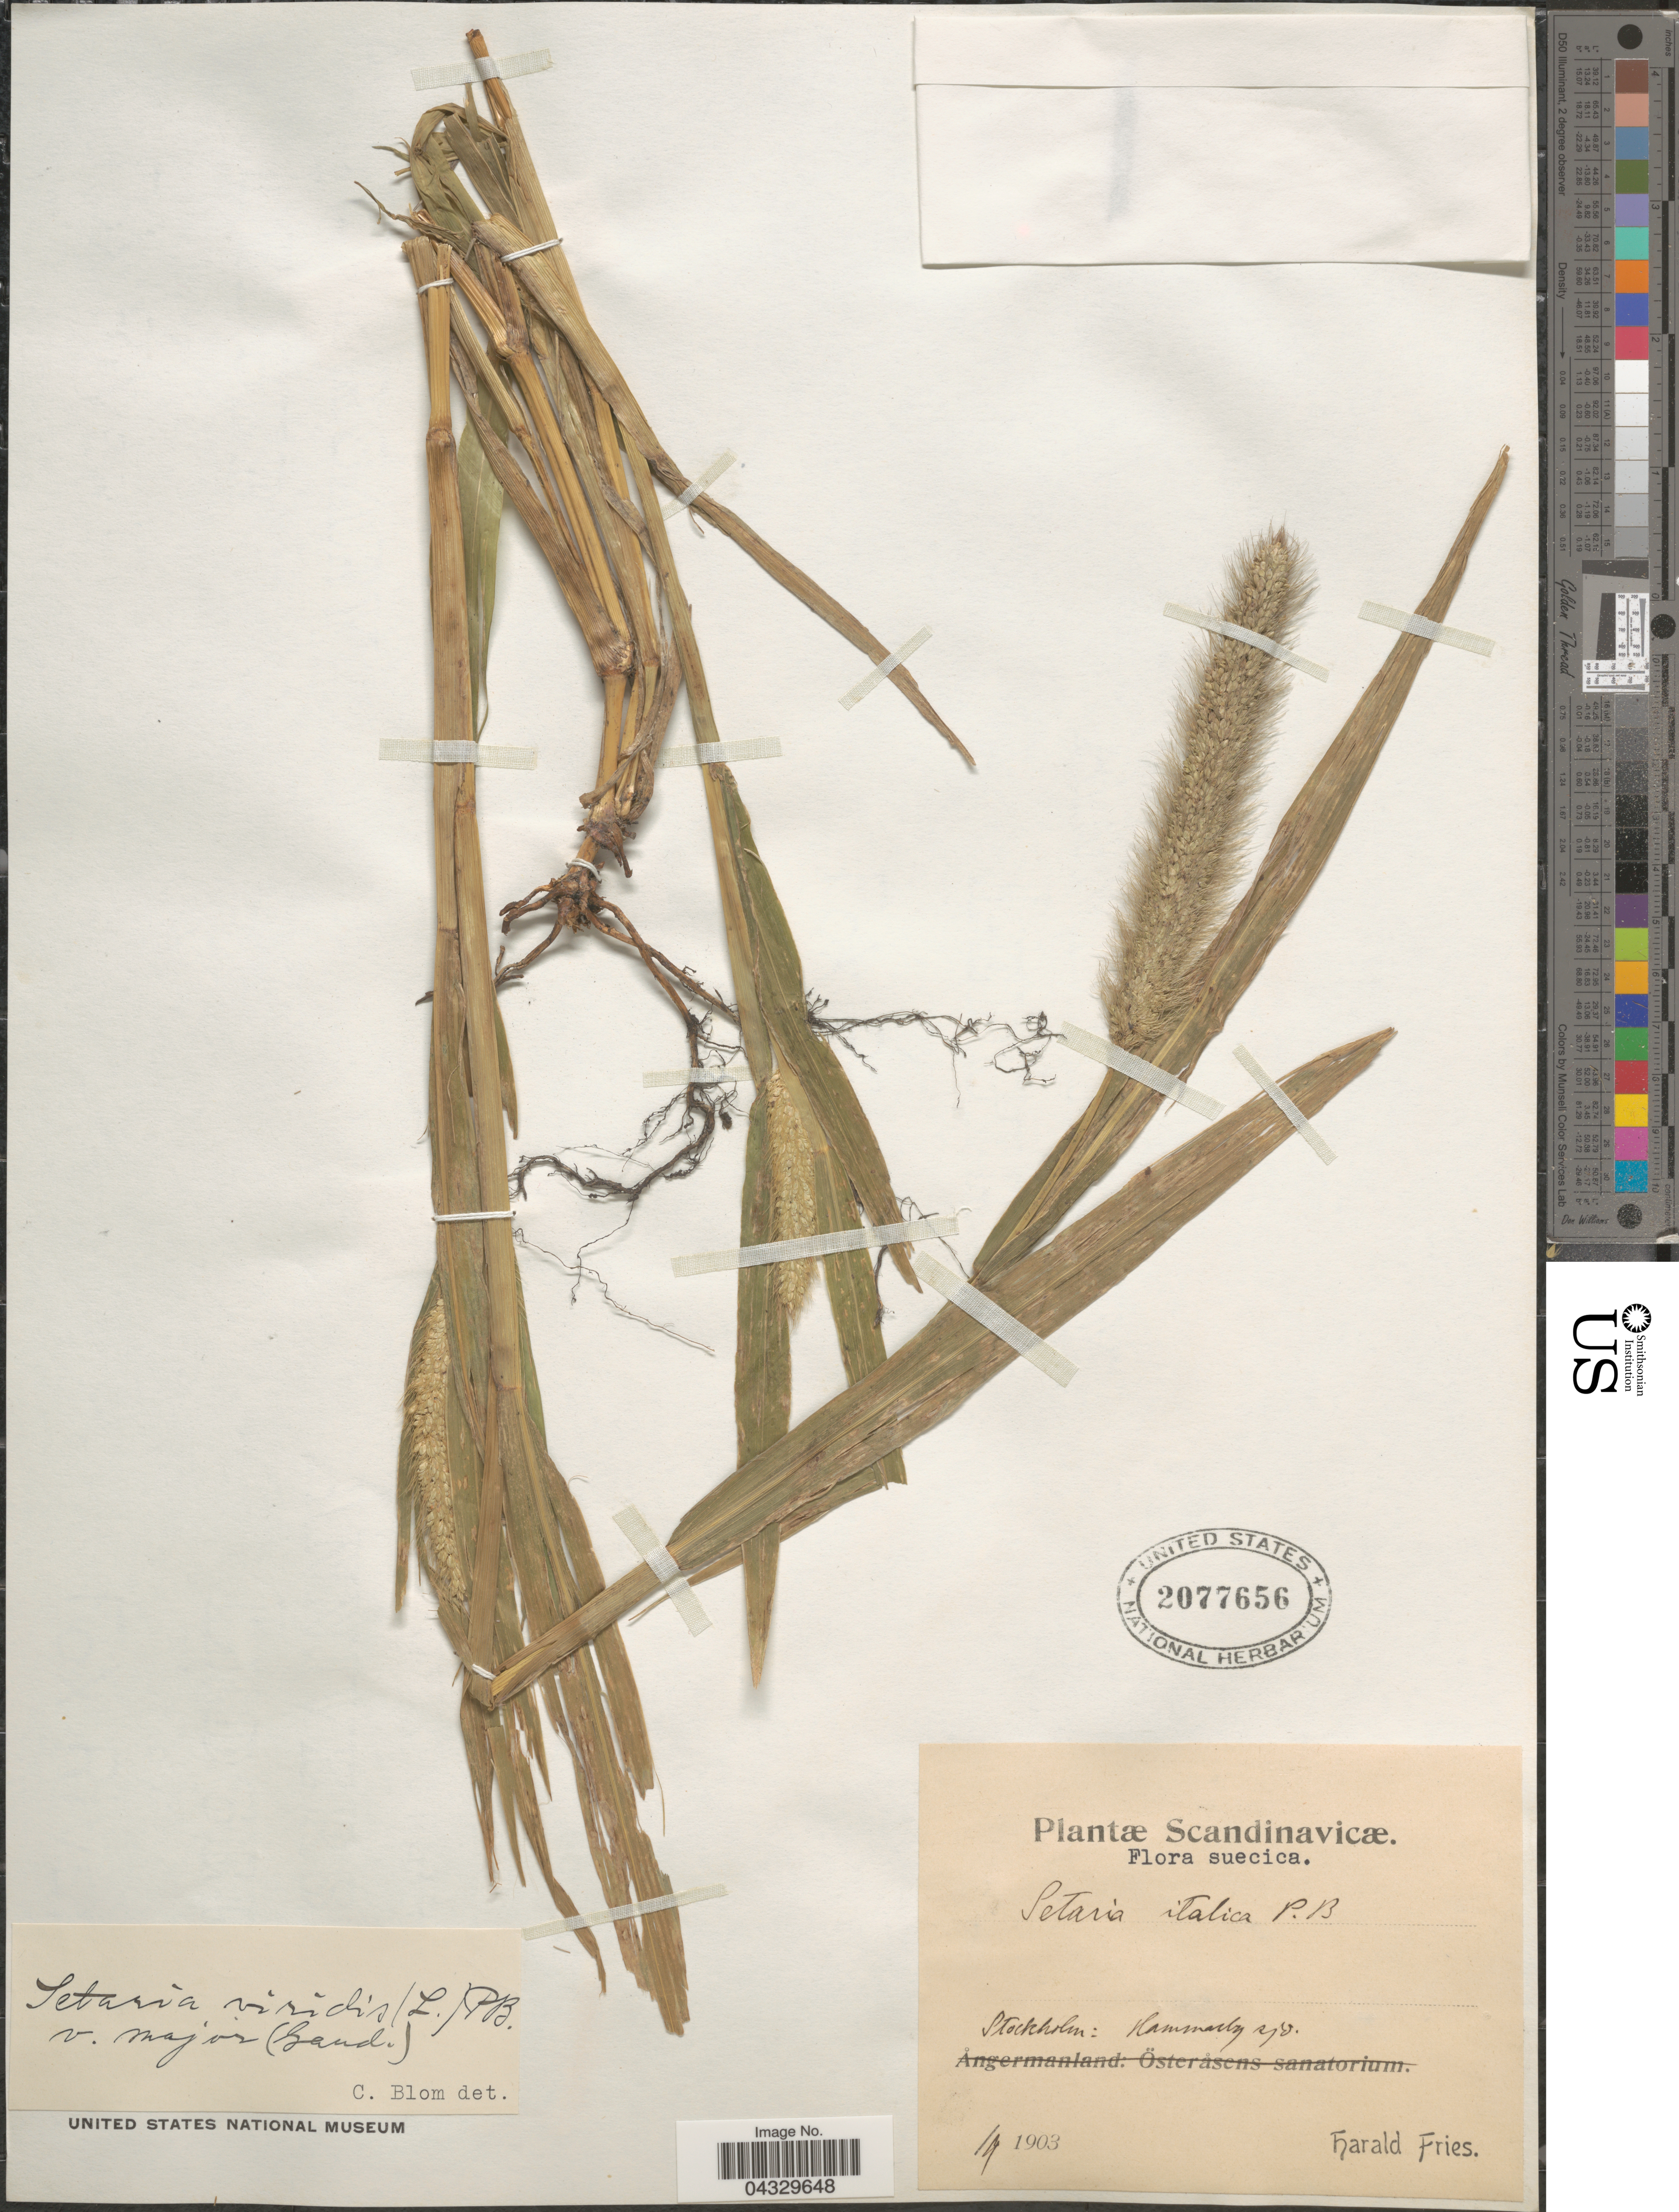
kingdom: Plantae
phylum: Tracheophyta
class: Liliopsida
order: Poales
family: Poaceae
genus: Setaria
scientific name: Setaria viridis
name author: (L.) P. Beauv.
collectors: H. Fries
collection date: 1903-09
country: Sweden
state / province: Stockholm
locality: Scandinavicæ. Suecica. Stockholm: Hammarby [illegible text].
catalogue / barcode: US 2077656